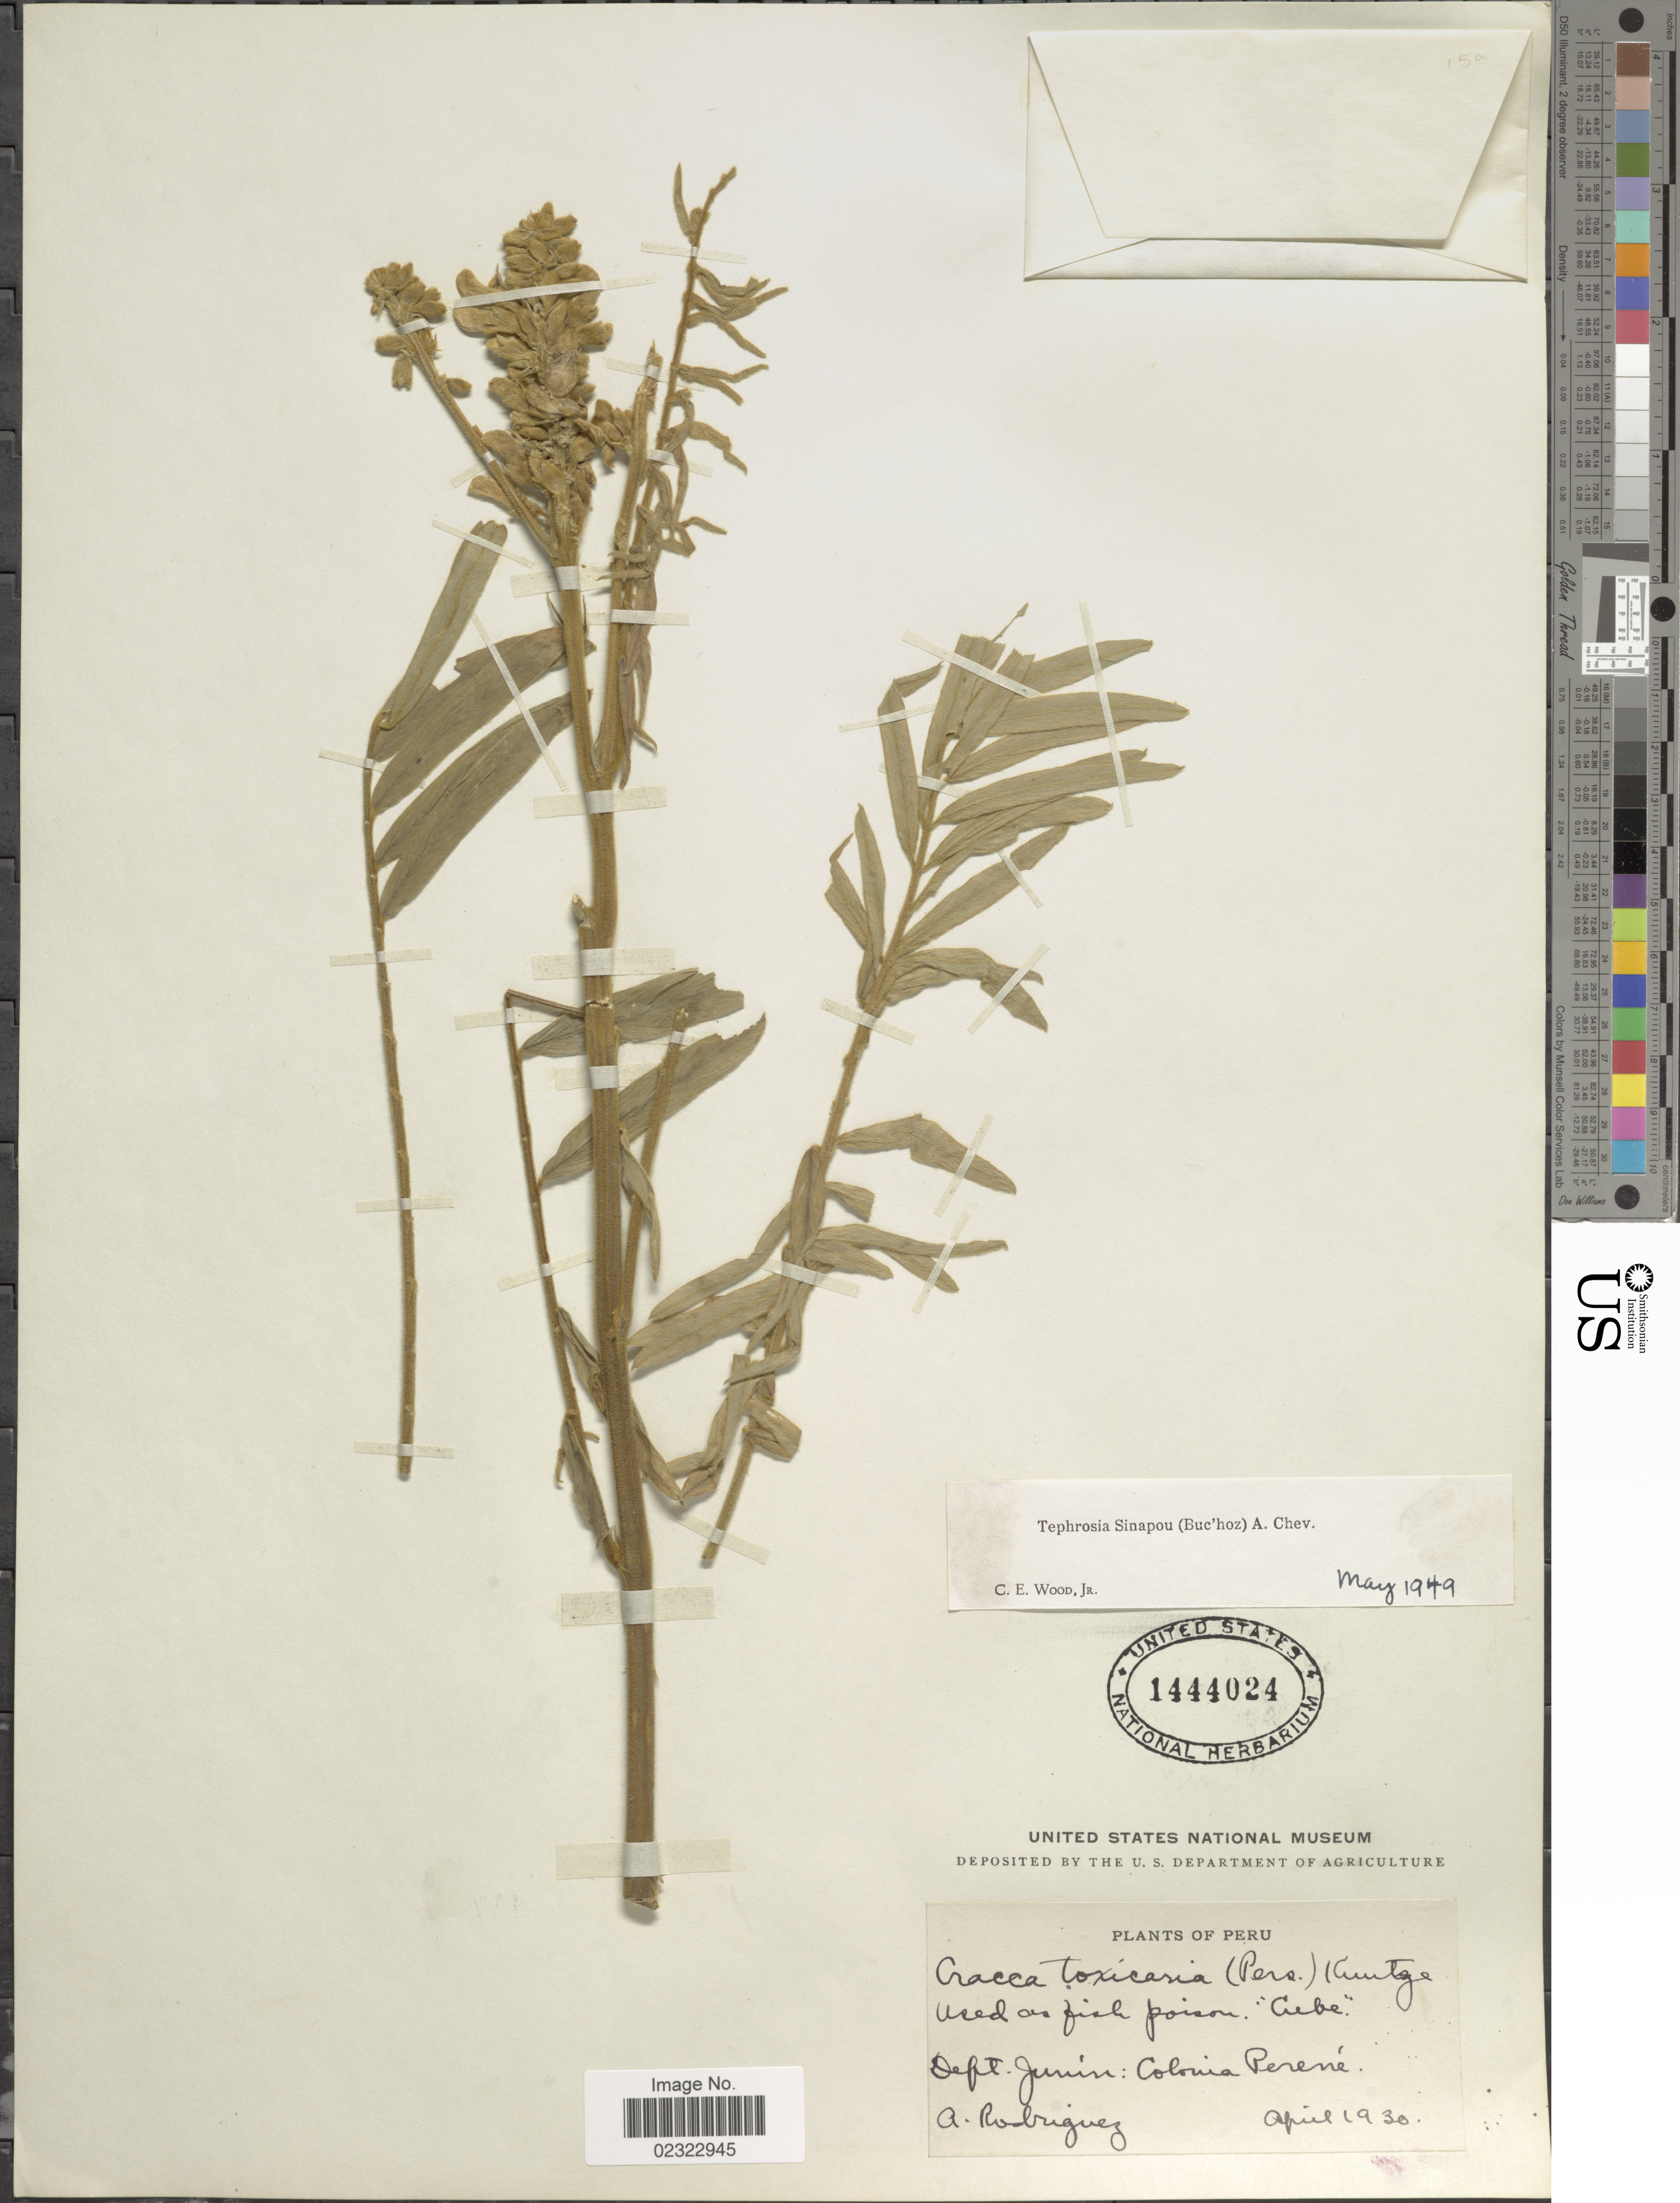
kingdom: Plantae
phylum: Tracheophyta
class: Magnoliopsida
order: Fabales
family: Fabaceae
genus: Tephrosia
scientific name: Tephrosia sinapou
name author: (Buc'hoz) A. Chev.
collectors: A. Rodriguez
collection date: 1930-04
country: Peru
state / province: Junín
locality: Dept. Junin: Colonia Perene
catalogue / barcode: US 1444024